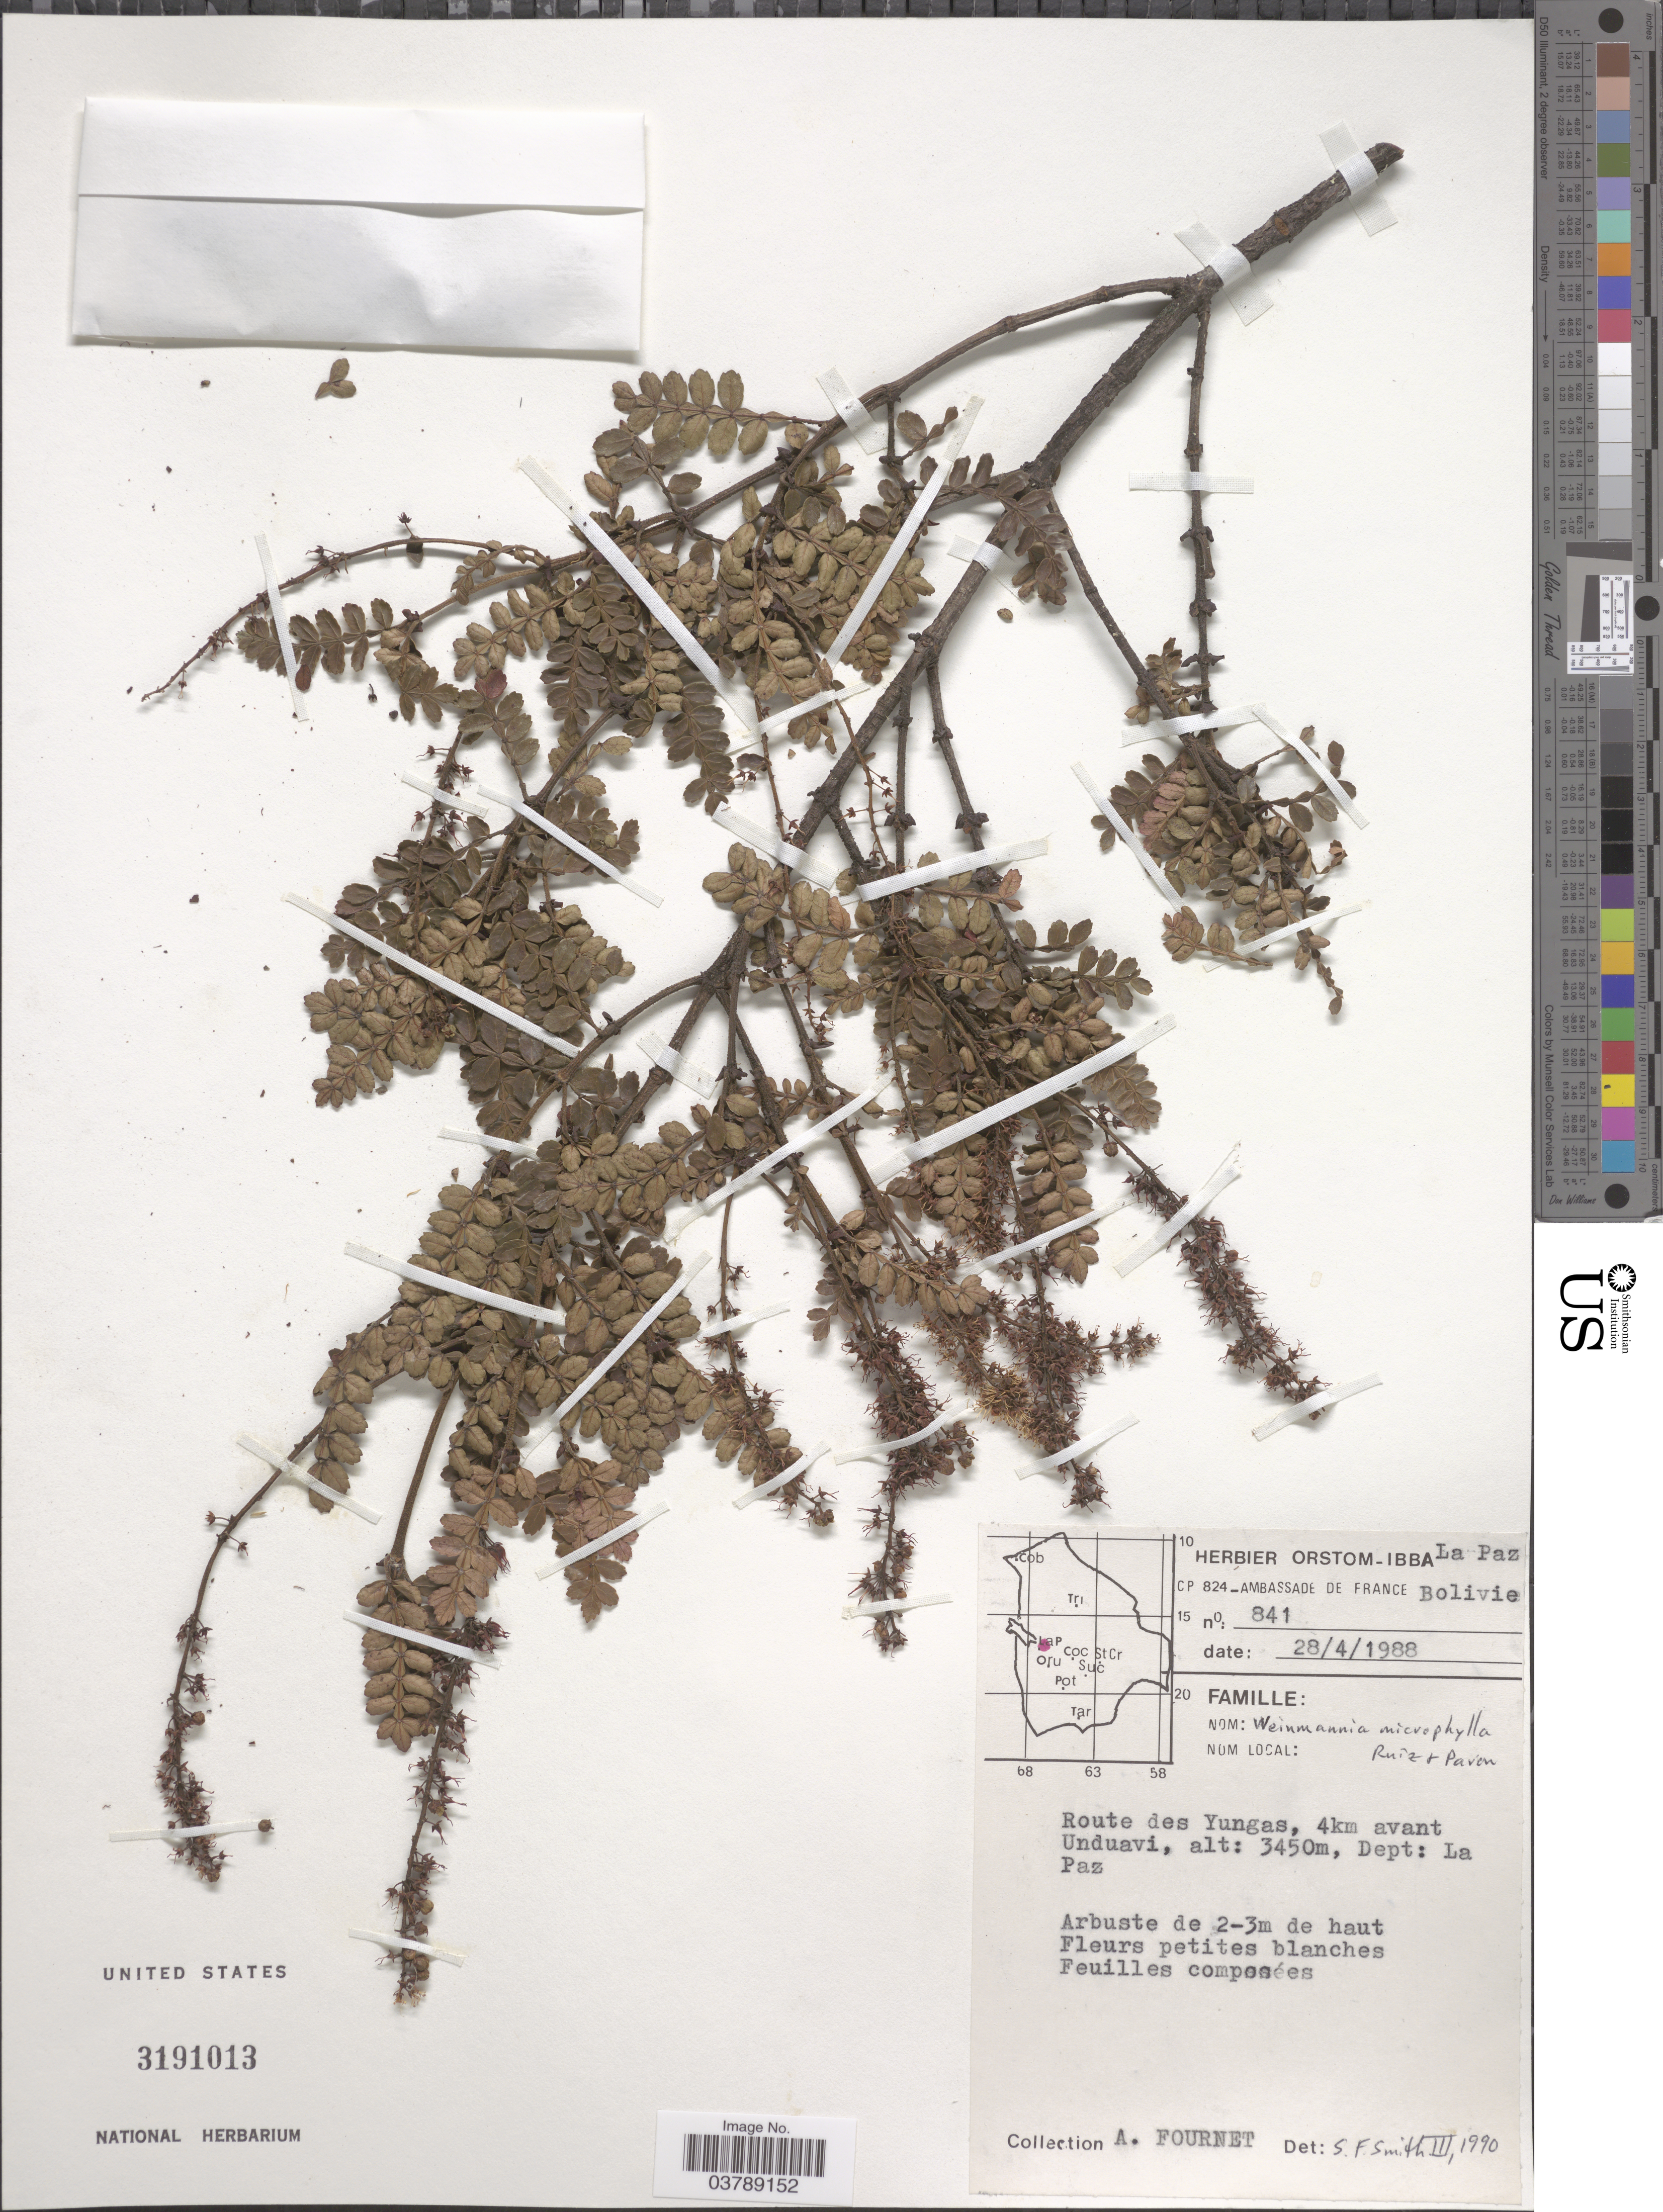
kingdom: Plantae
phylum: Tracheophyta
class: Magnoliopsida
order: Oxalidales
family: Cunoniaceae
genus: Weinmannia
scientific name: Weinmannia fagaroides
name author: Kunth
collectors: A. Fournet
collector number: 841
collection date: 1988-04-28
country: Bolivia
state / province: La Paz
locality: Route des Yungas, 4km avant Unduavi. Dept. La Paz.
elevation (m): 3450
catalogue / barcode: US 3191013